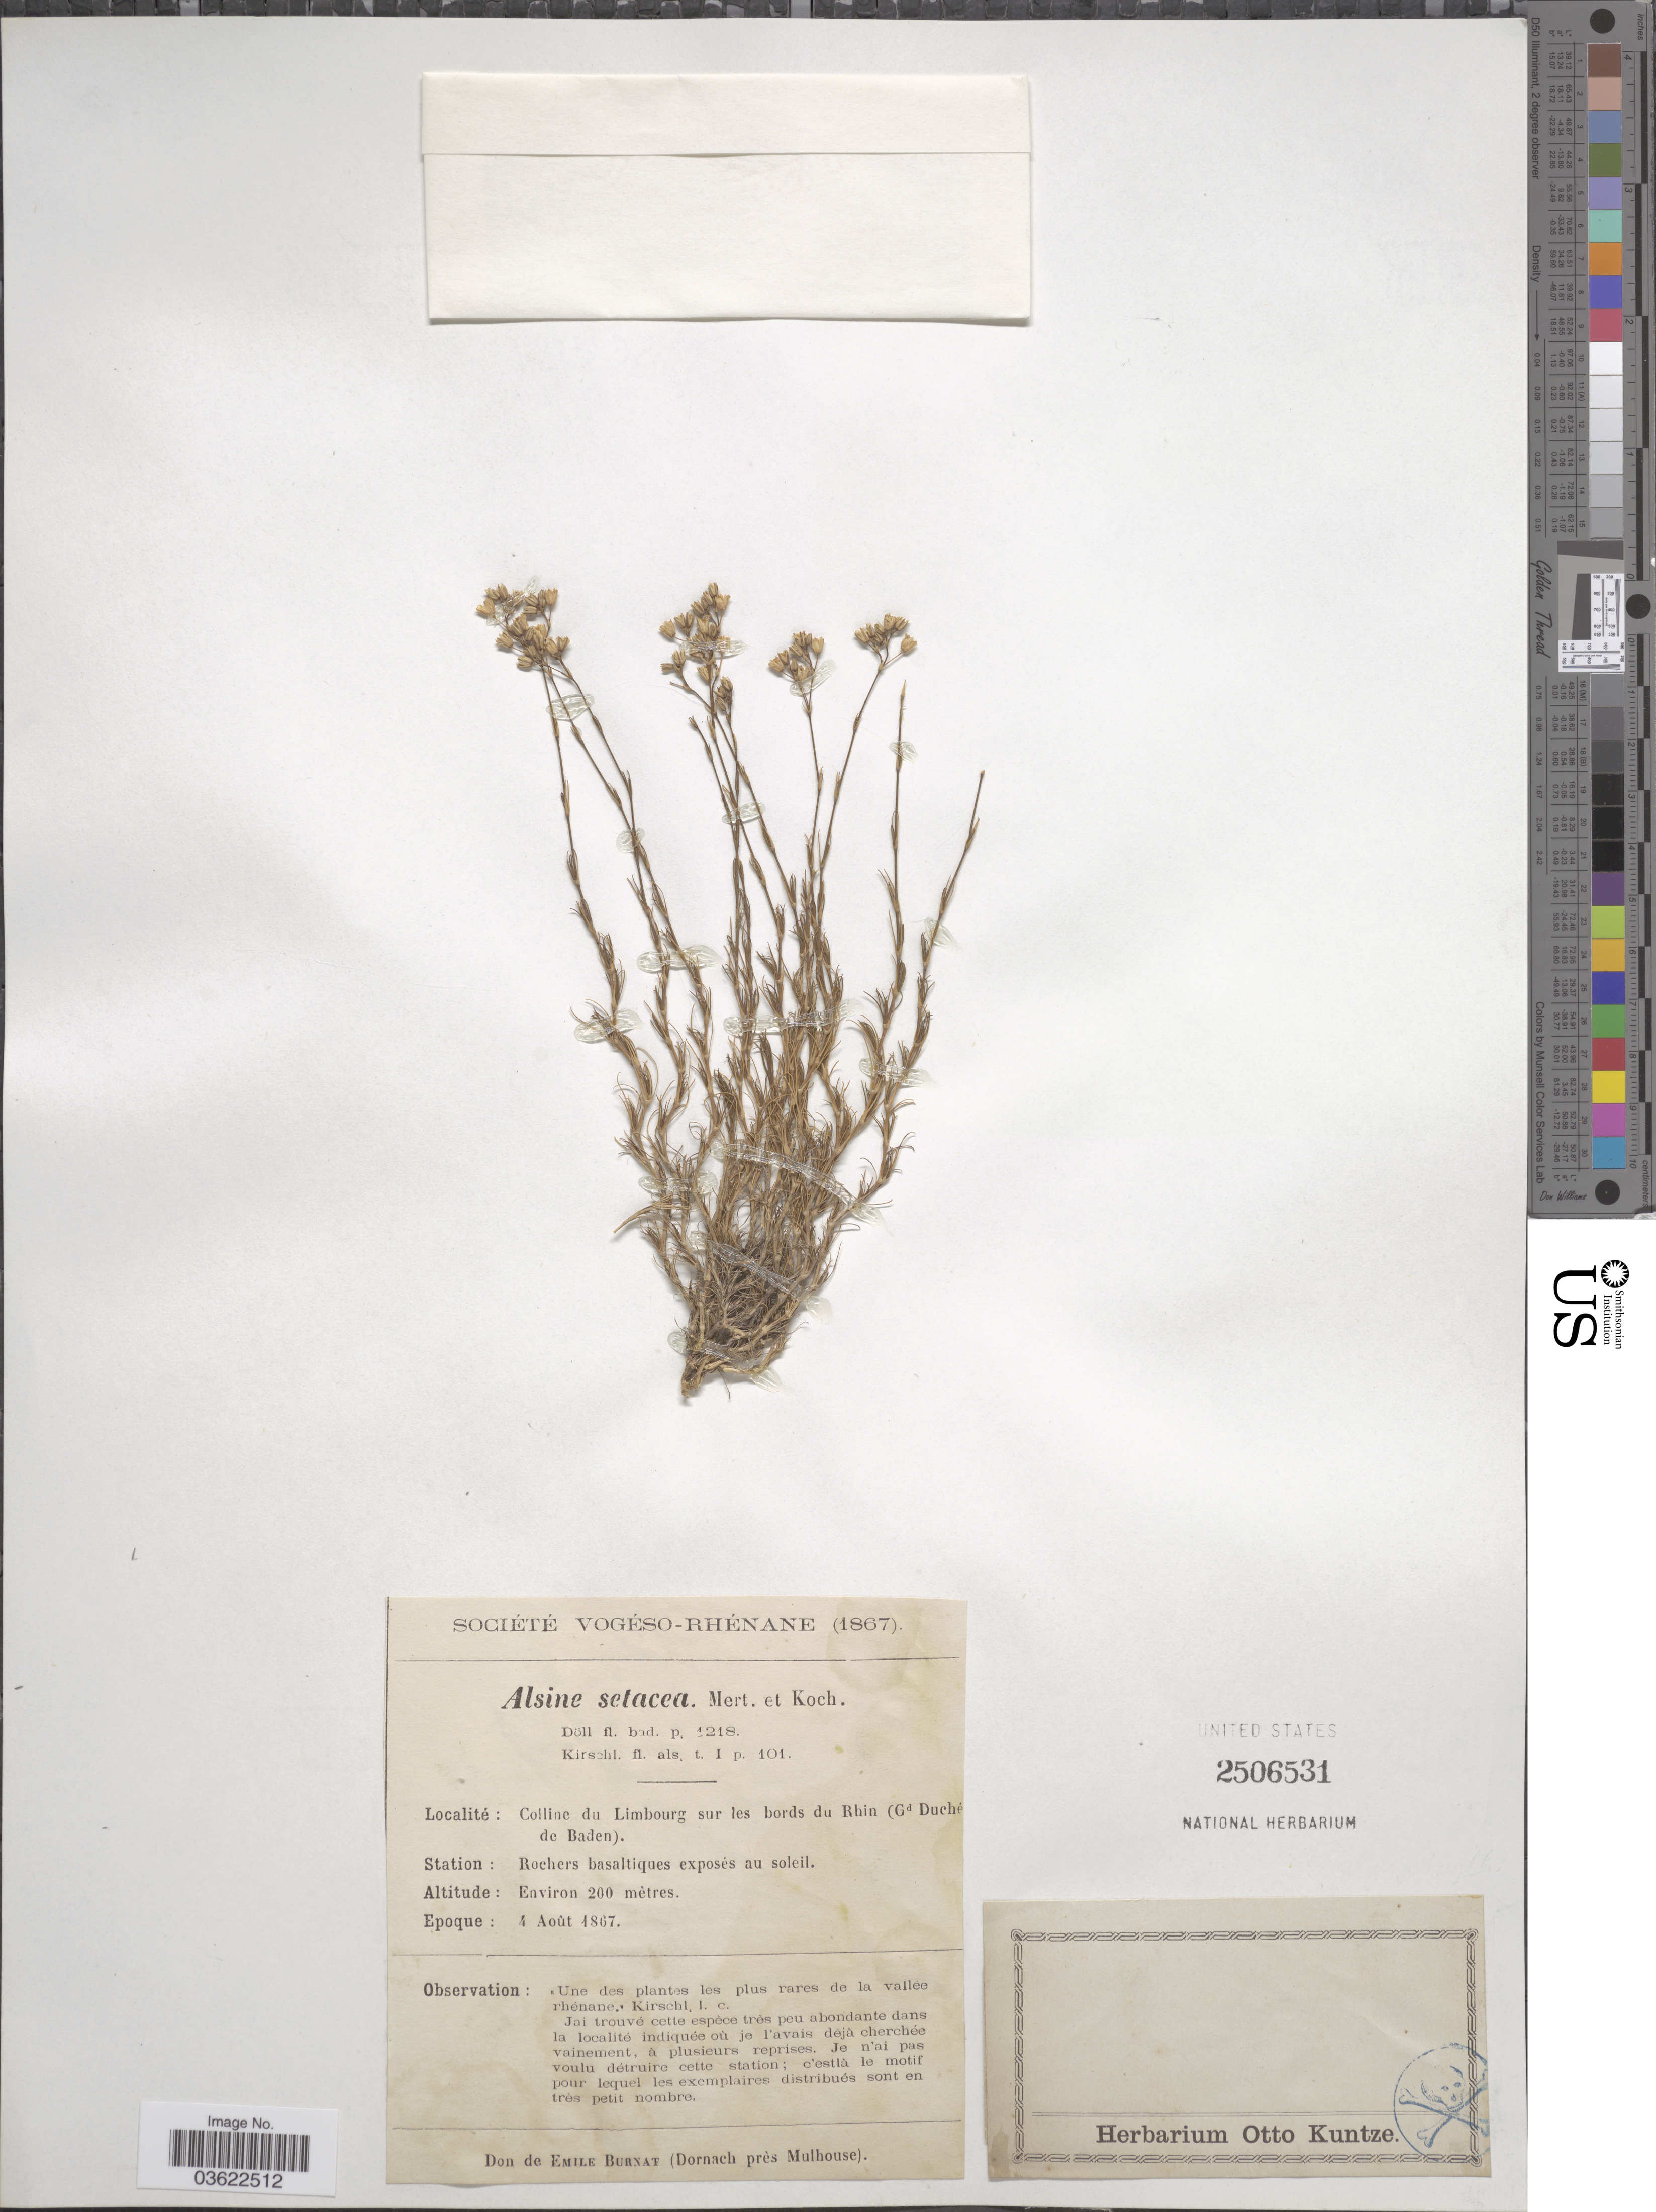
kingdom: Plantae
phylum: Tracheophyta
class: Magnoliopsida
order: Caryophyllales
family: Caryophyllaceae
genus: Arenaria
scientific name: Arenaria setacea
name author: Thuill.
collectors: E. Burnat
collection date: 1867-08-04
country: Germany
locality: Société Vogéso-Rhénane. Colline du Limbourg sur les bords du Rhin (Gd Duché de Baden).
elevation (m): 200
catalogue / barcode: US 2506531